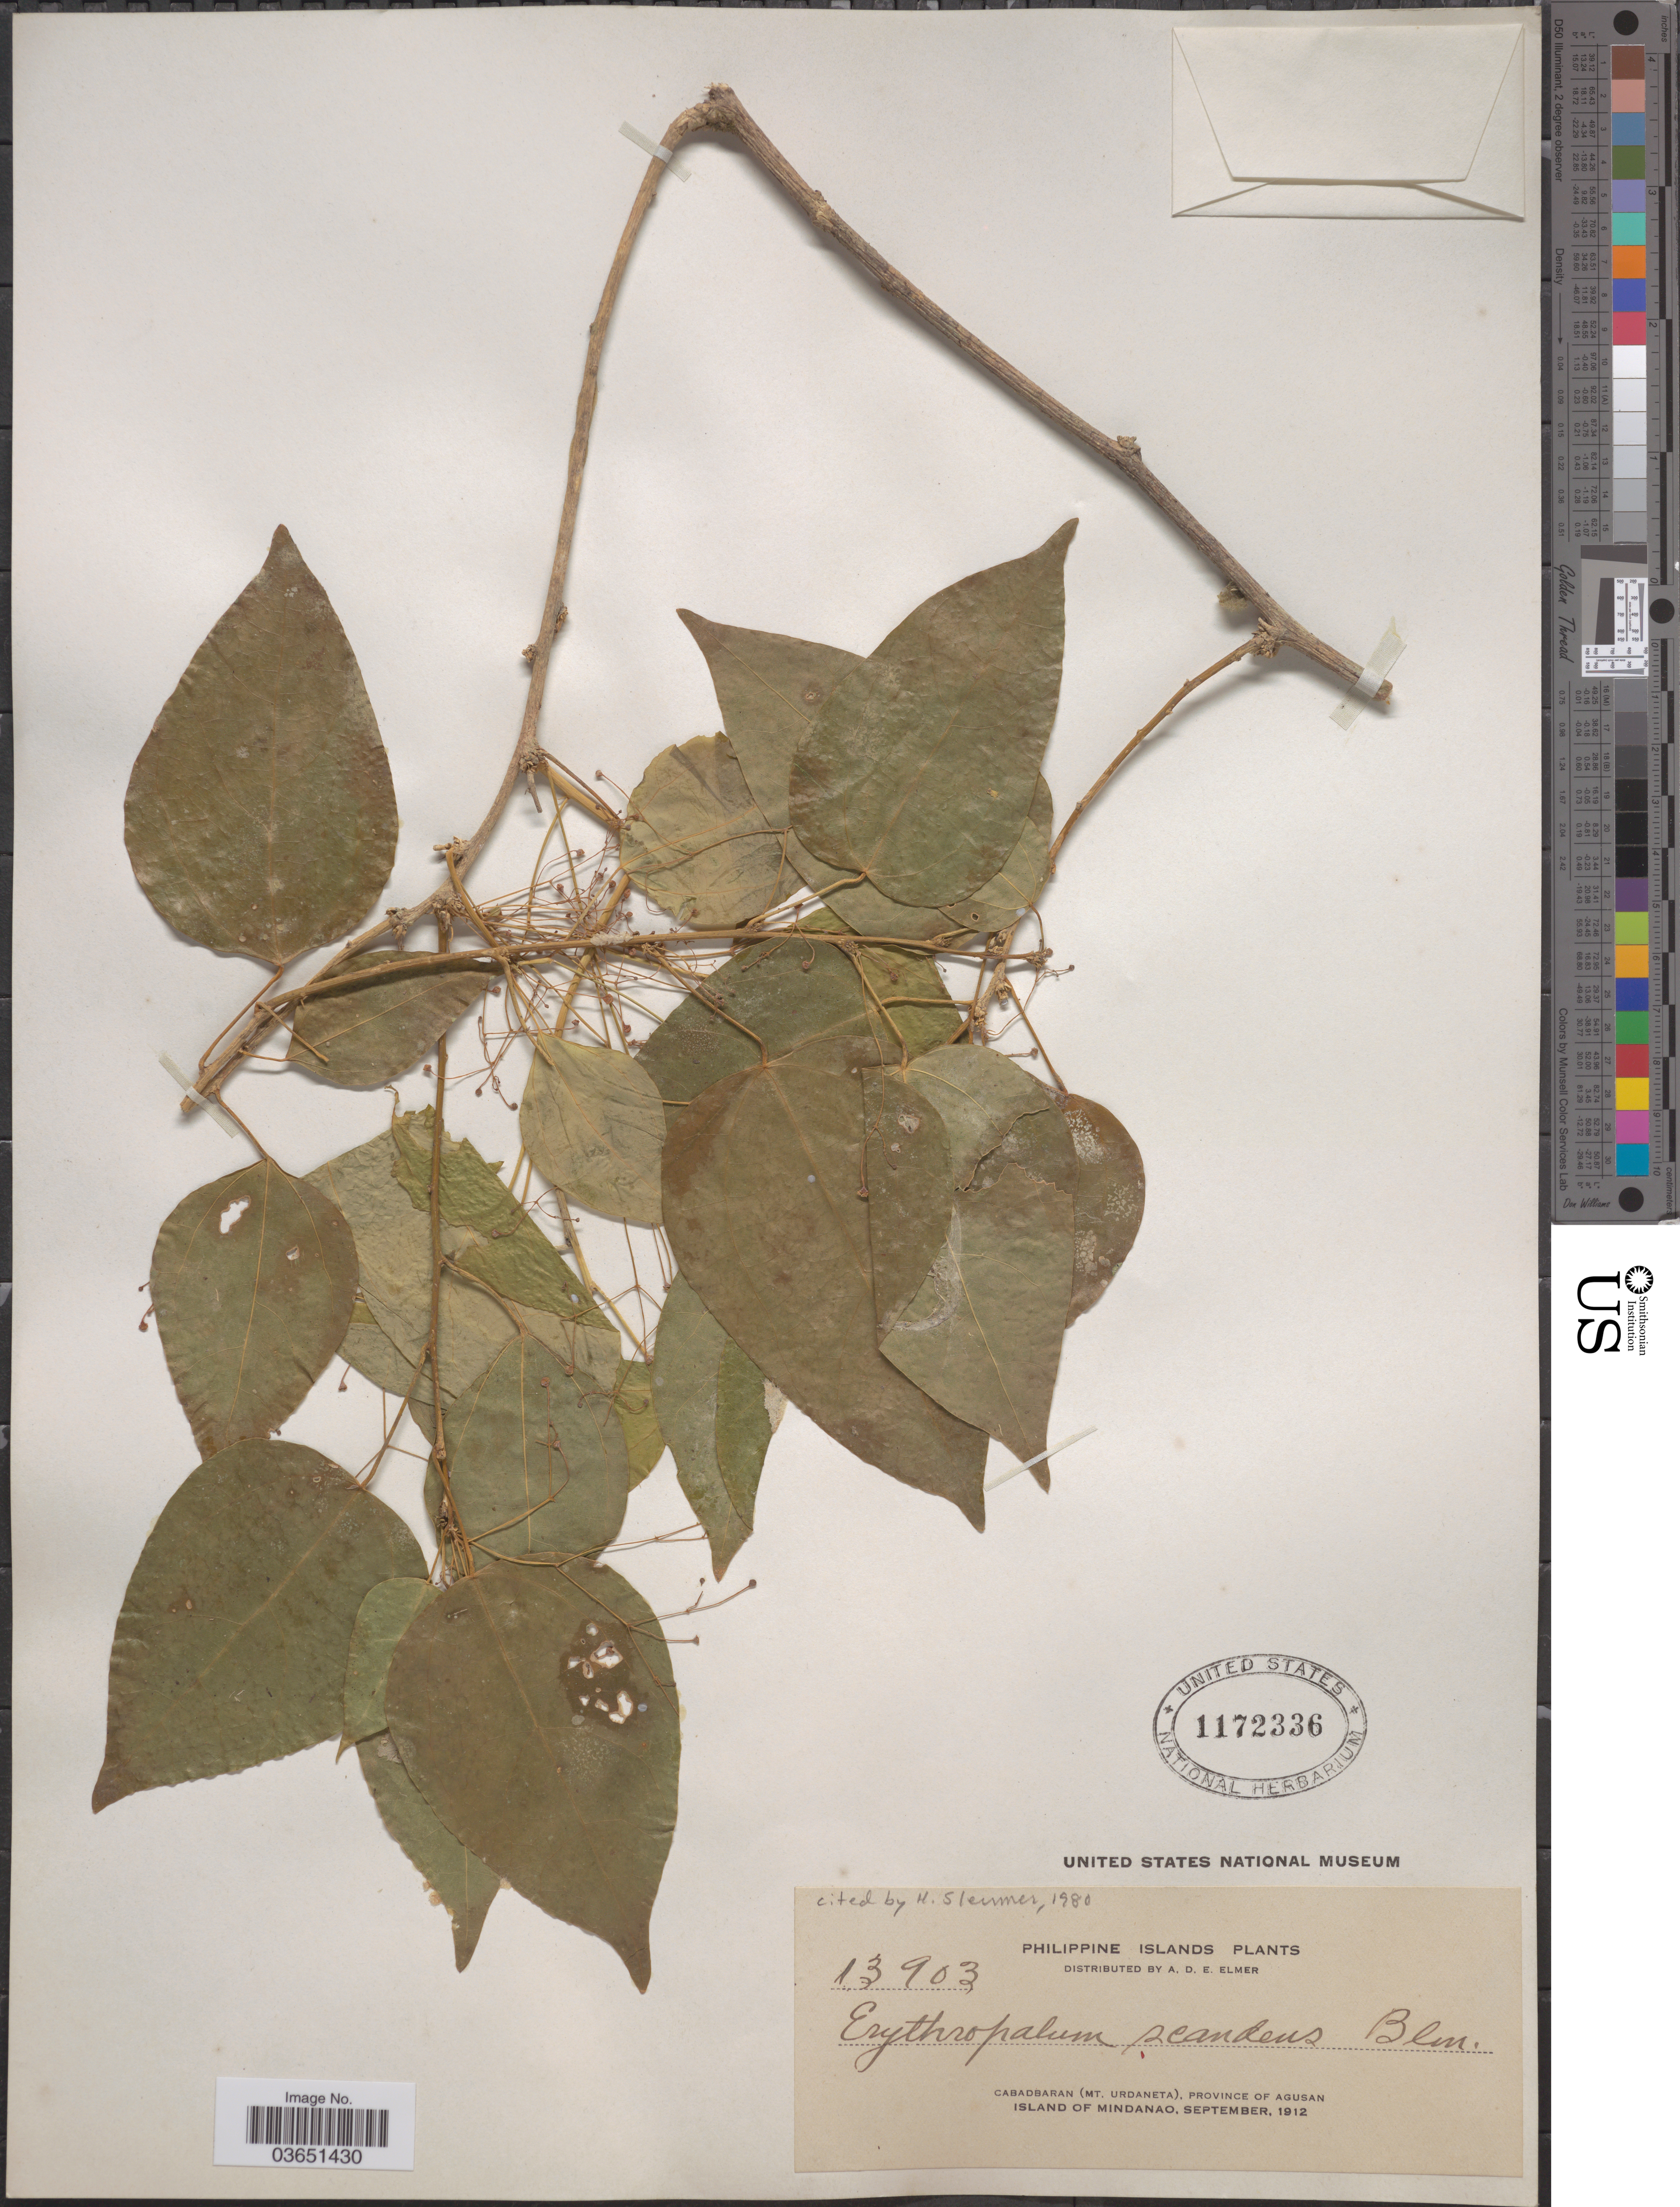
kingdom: Plantae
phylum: Tracheophyta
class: Magnoliopsida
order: Santalales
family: Erythropalaceae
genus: Erythropalum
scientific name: Erythropalum scandens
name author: Blume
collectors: A. D. E. Elmer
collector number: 13903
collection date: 1912-09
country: Philippines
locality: Cabadbaran (Mt. Urdaneta), Province of Agusan. Island of Mindanao.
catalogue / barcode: US 1172336